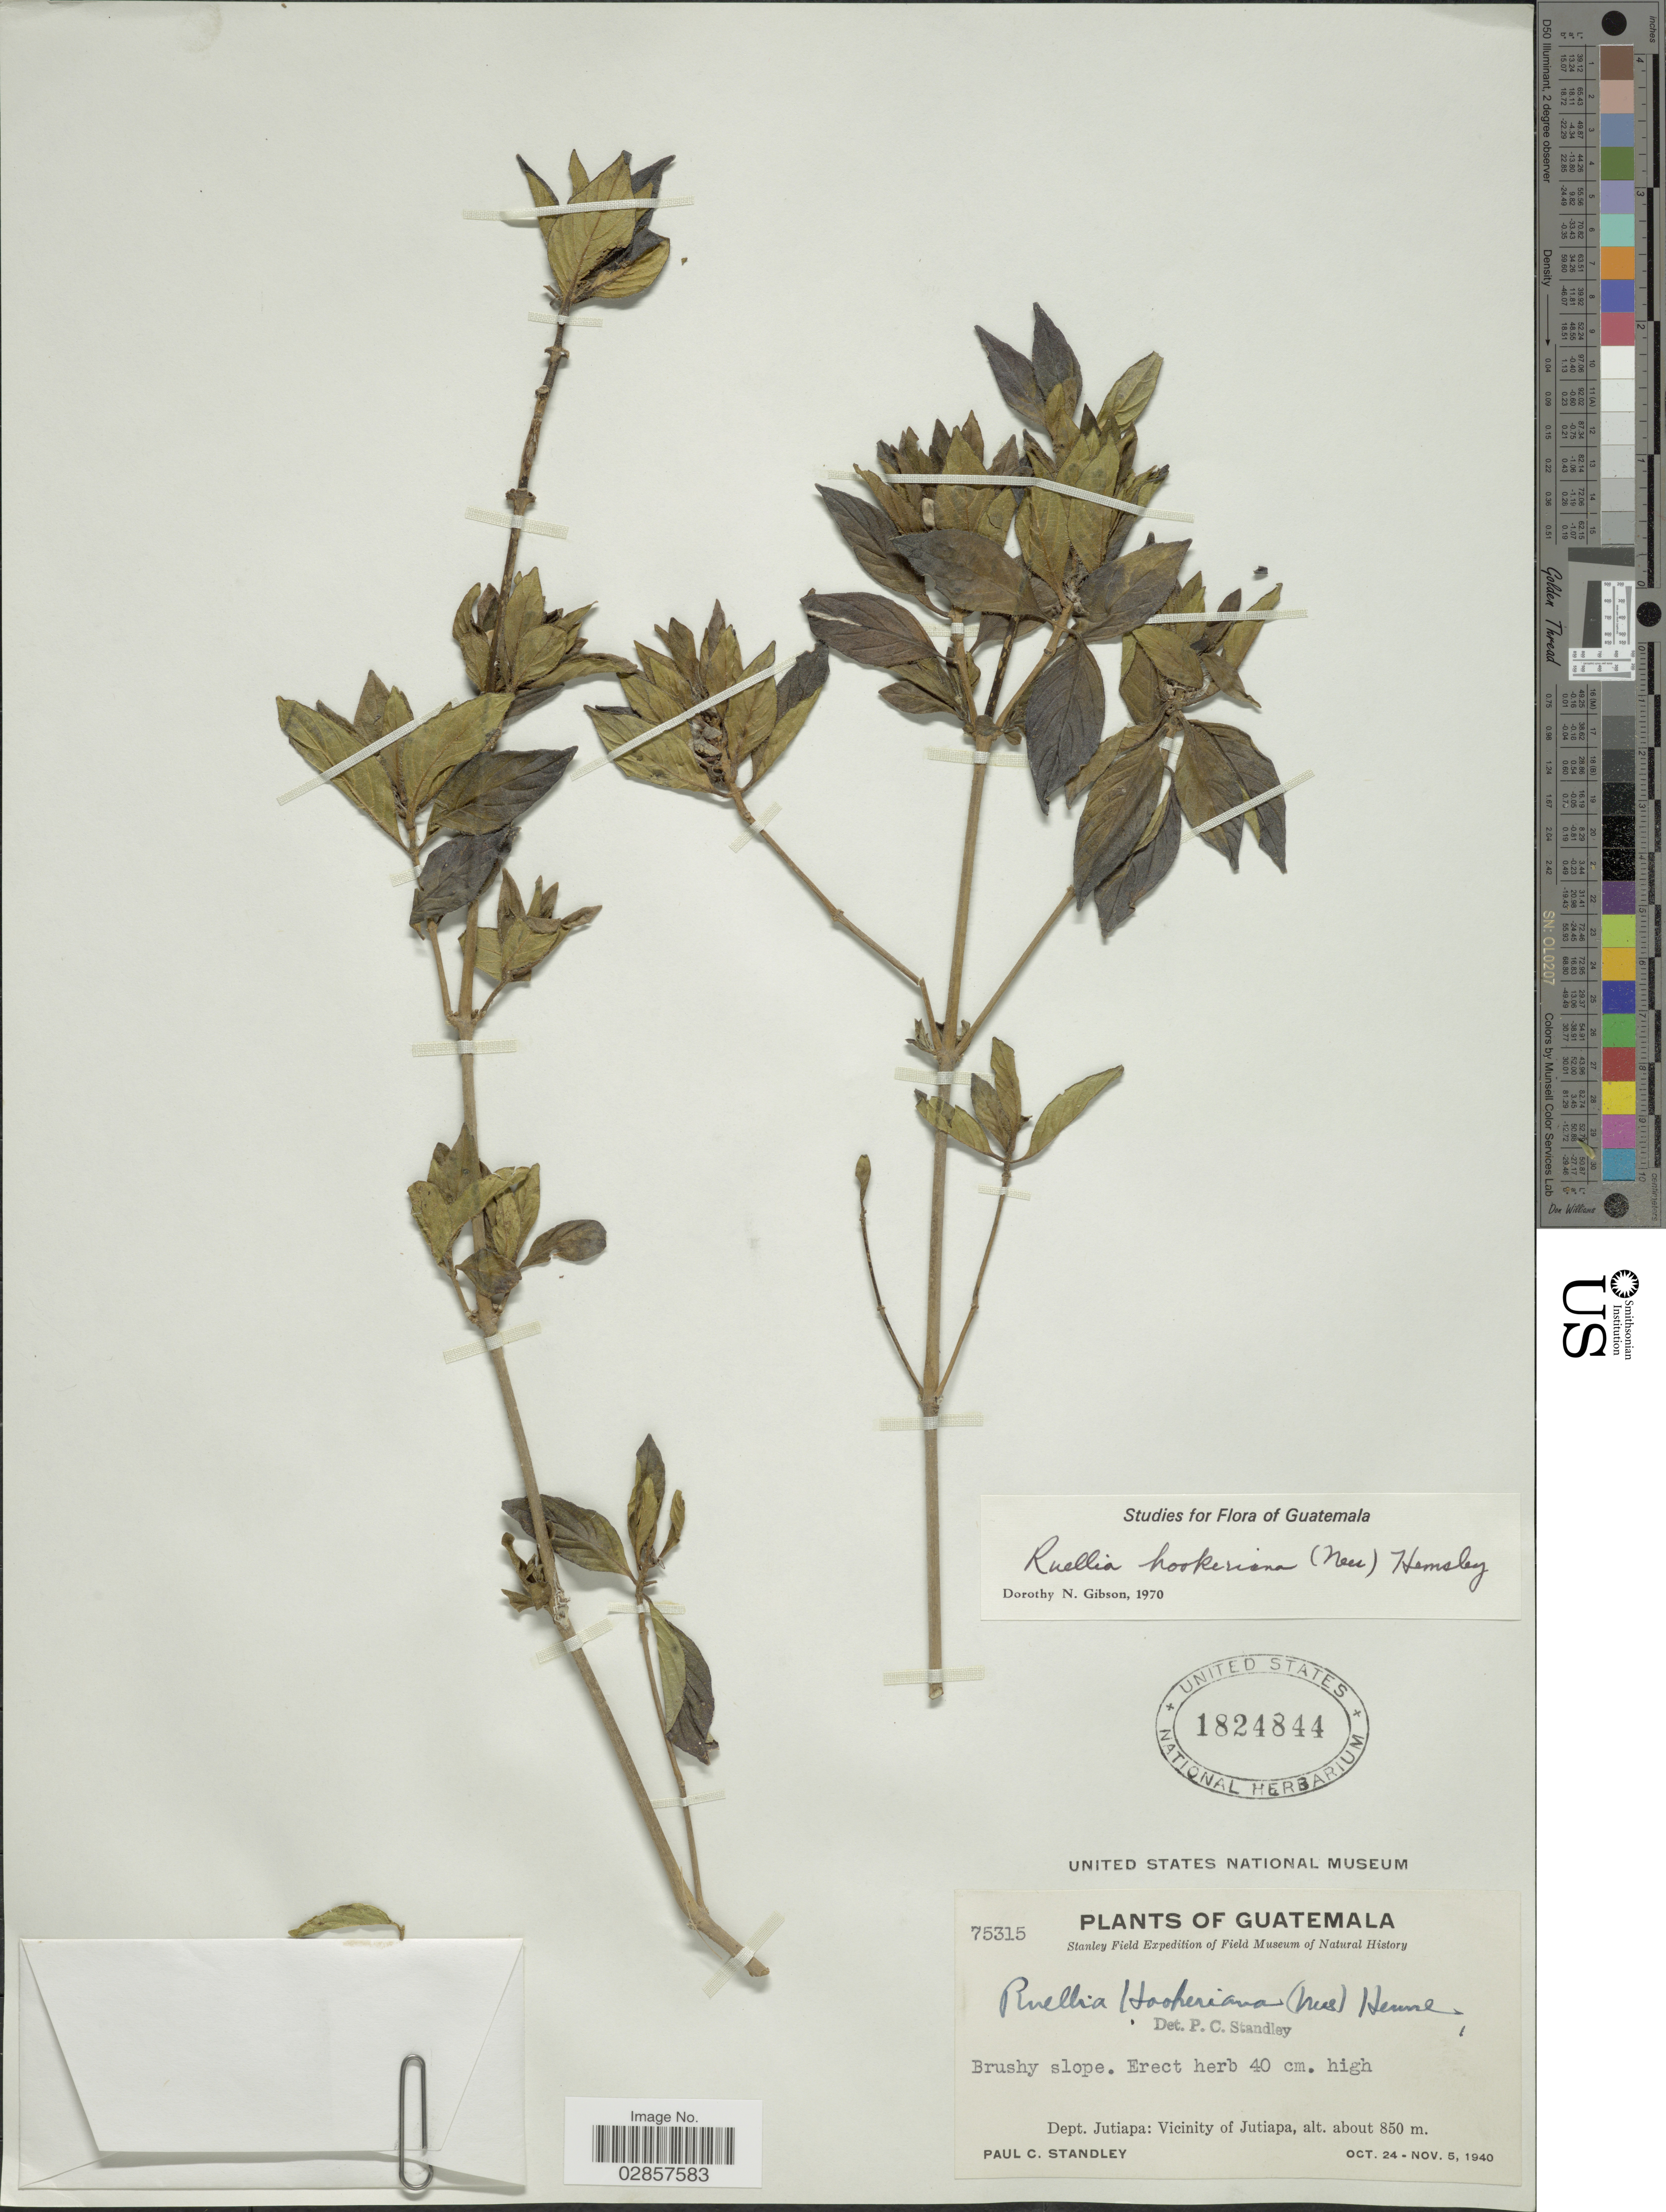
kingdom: Plantae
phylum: Tracheophyta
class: Magnoliopsida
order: Lamiales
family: Acanthaceae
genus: Ruellia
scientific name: Ruellia hookeriana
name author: (Nees) Hemsl.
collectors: P. C. Standley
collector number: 75315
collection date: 1940-10-24/1940-11-05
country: Guatemala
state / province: Jutiapa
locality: Dept. Jutiapa, Vicinity of Jutiapa.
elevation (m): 850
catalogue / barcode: US 1824844